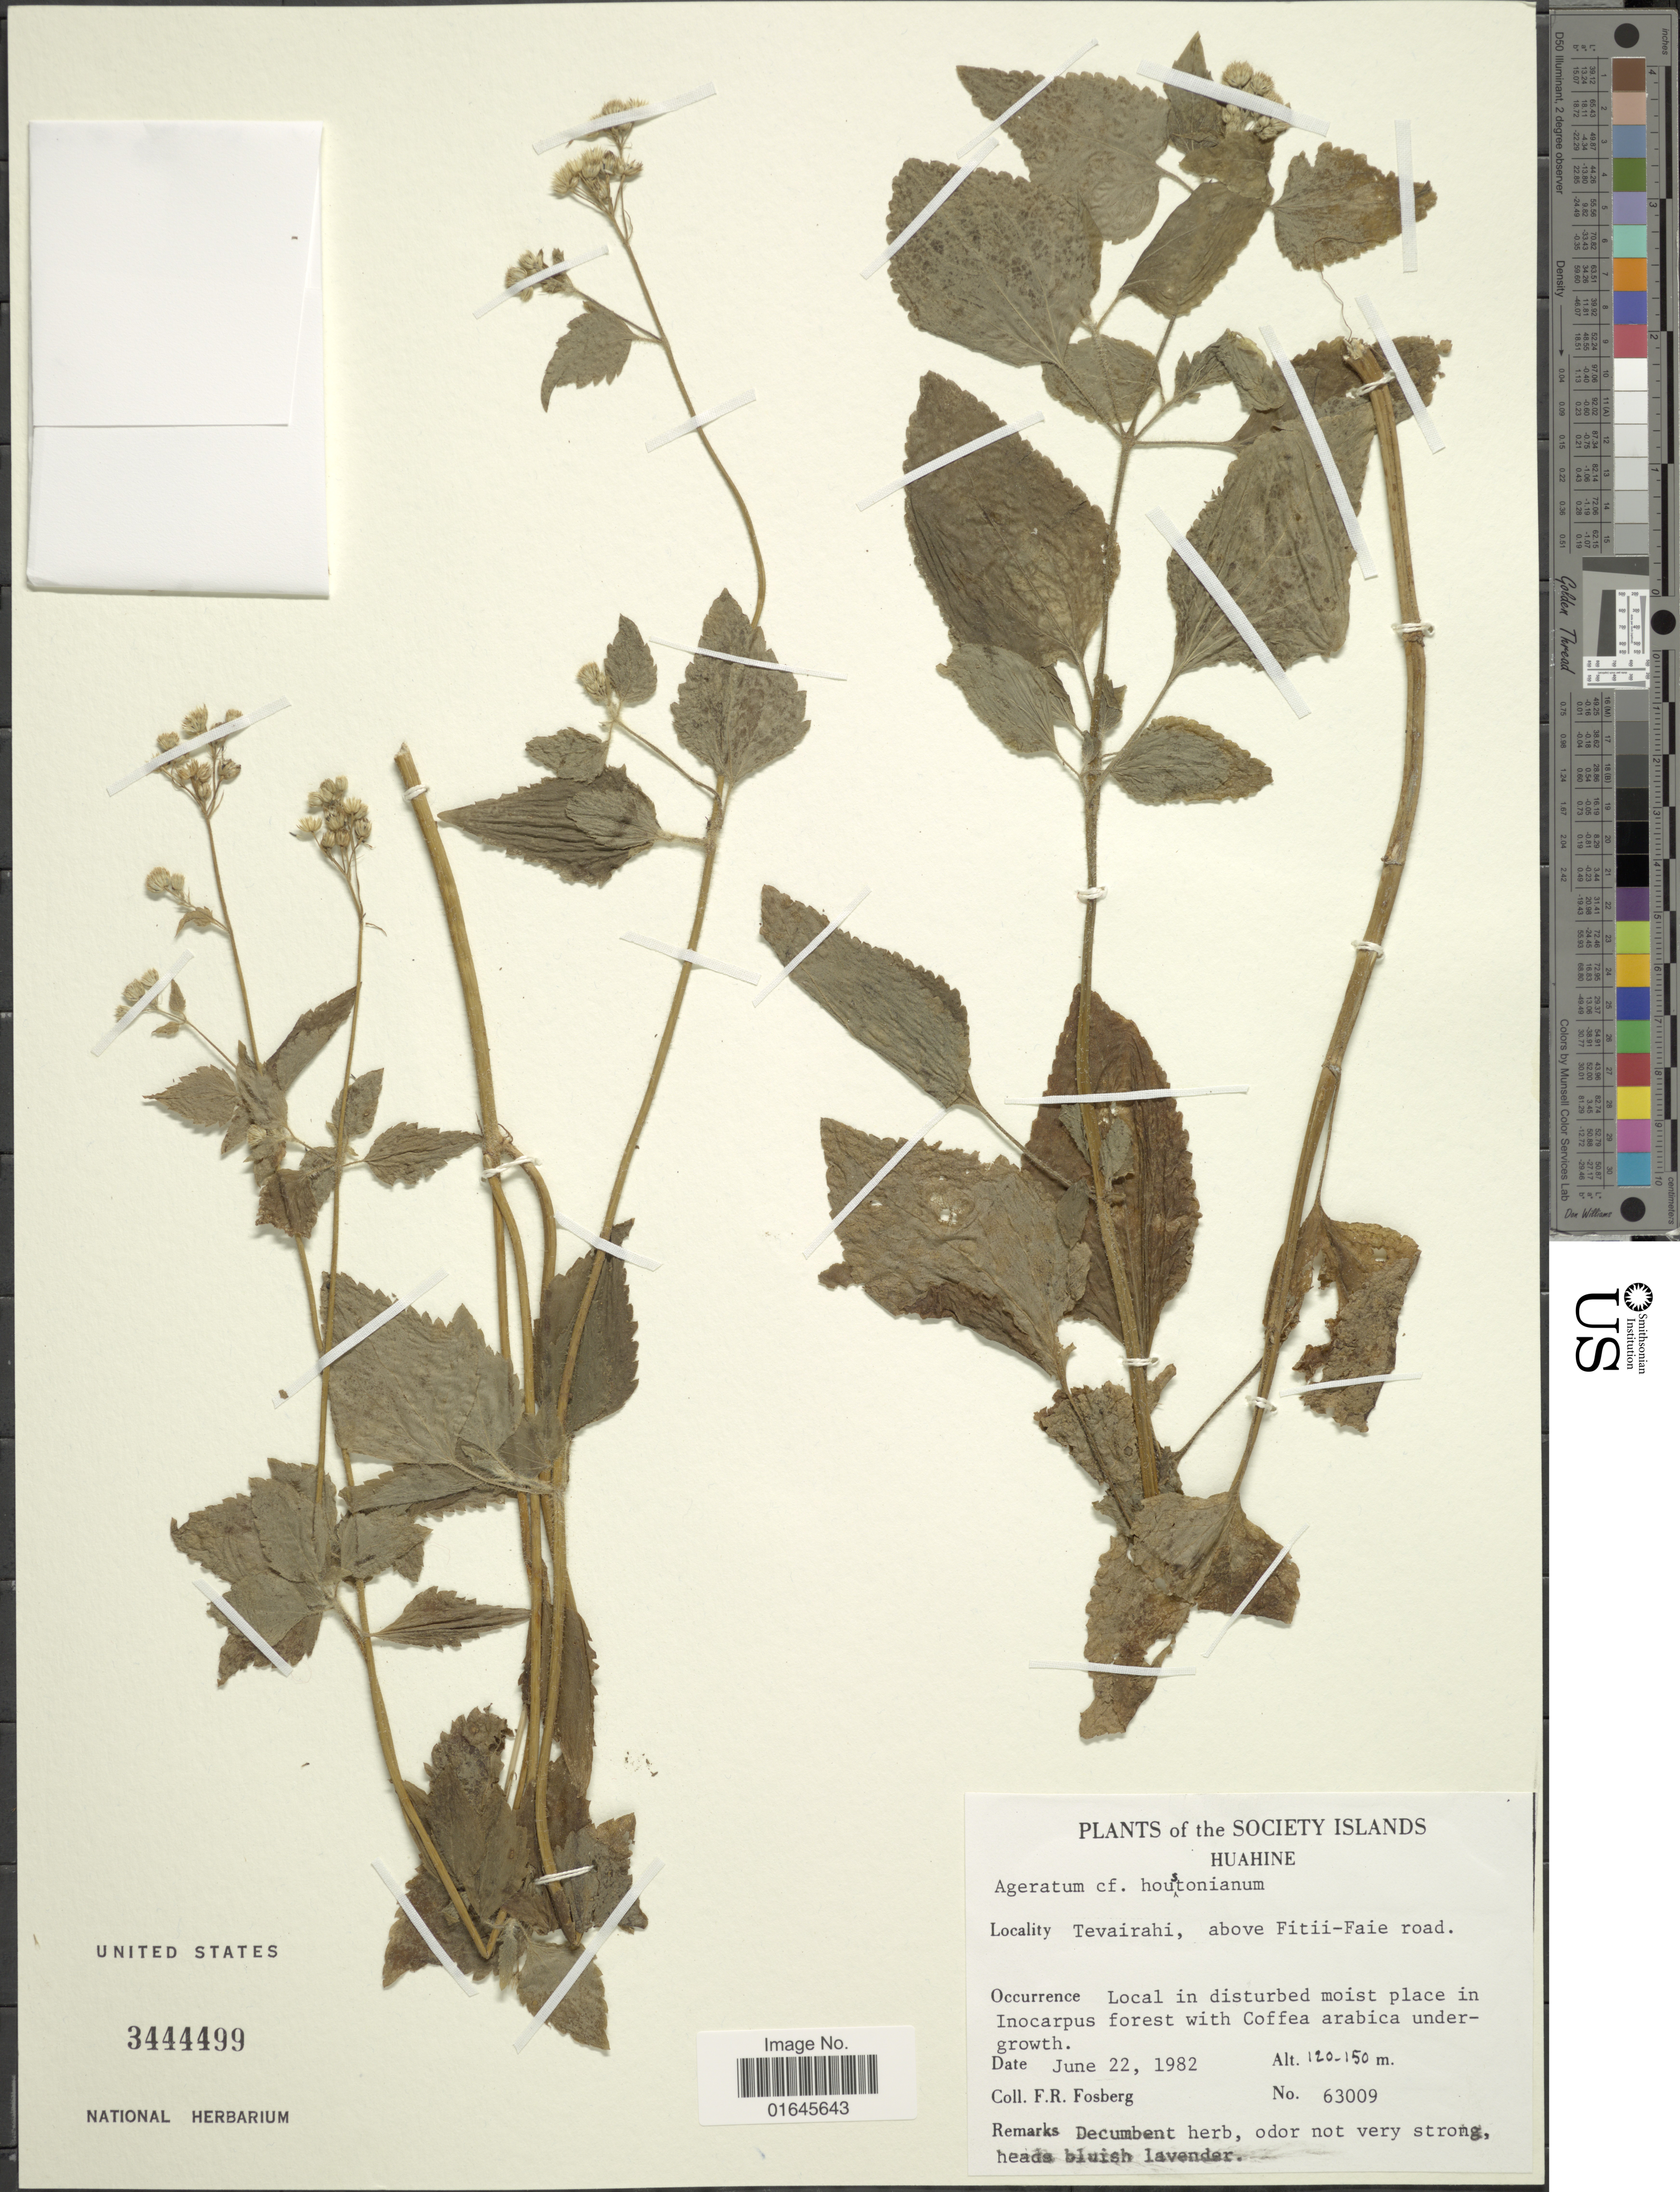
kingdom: Plantae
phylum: Tracheophyta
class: Magnoliopsida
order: Asterales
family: Asteraceae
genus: Ageratum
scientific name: Ageratum houstonianum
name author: Mill.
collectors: F. R. Fosberg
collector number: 63009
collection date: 1982-06-22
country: French Polynesia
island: Huahine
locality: Society Islands, Huahine, Tevairahi, above Fitii-Faie road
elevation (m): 120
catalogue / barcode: US 3444499